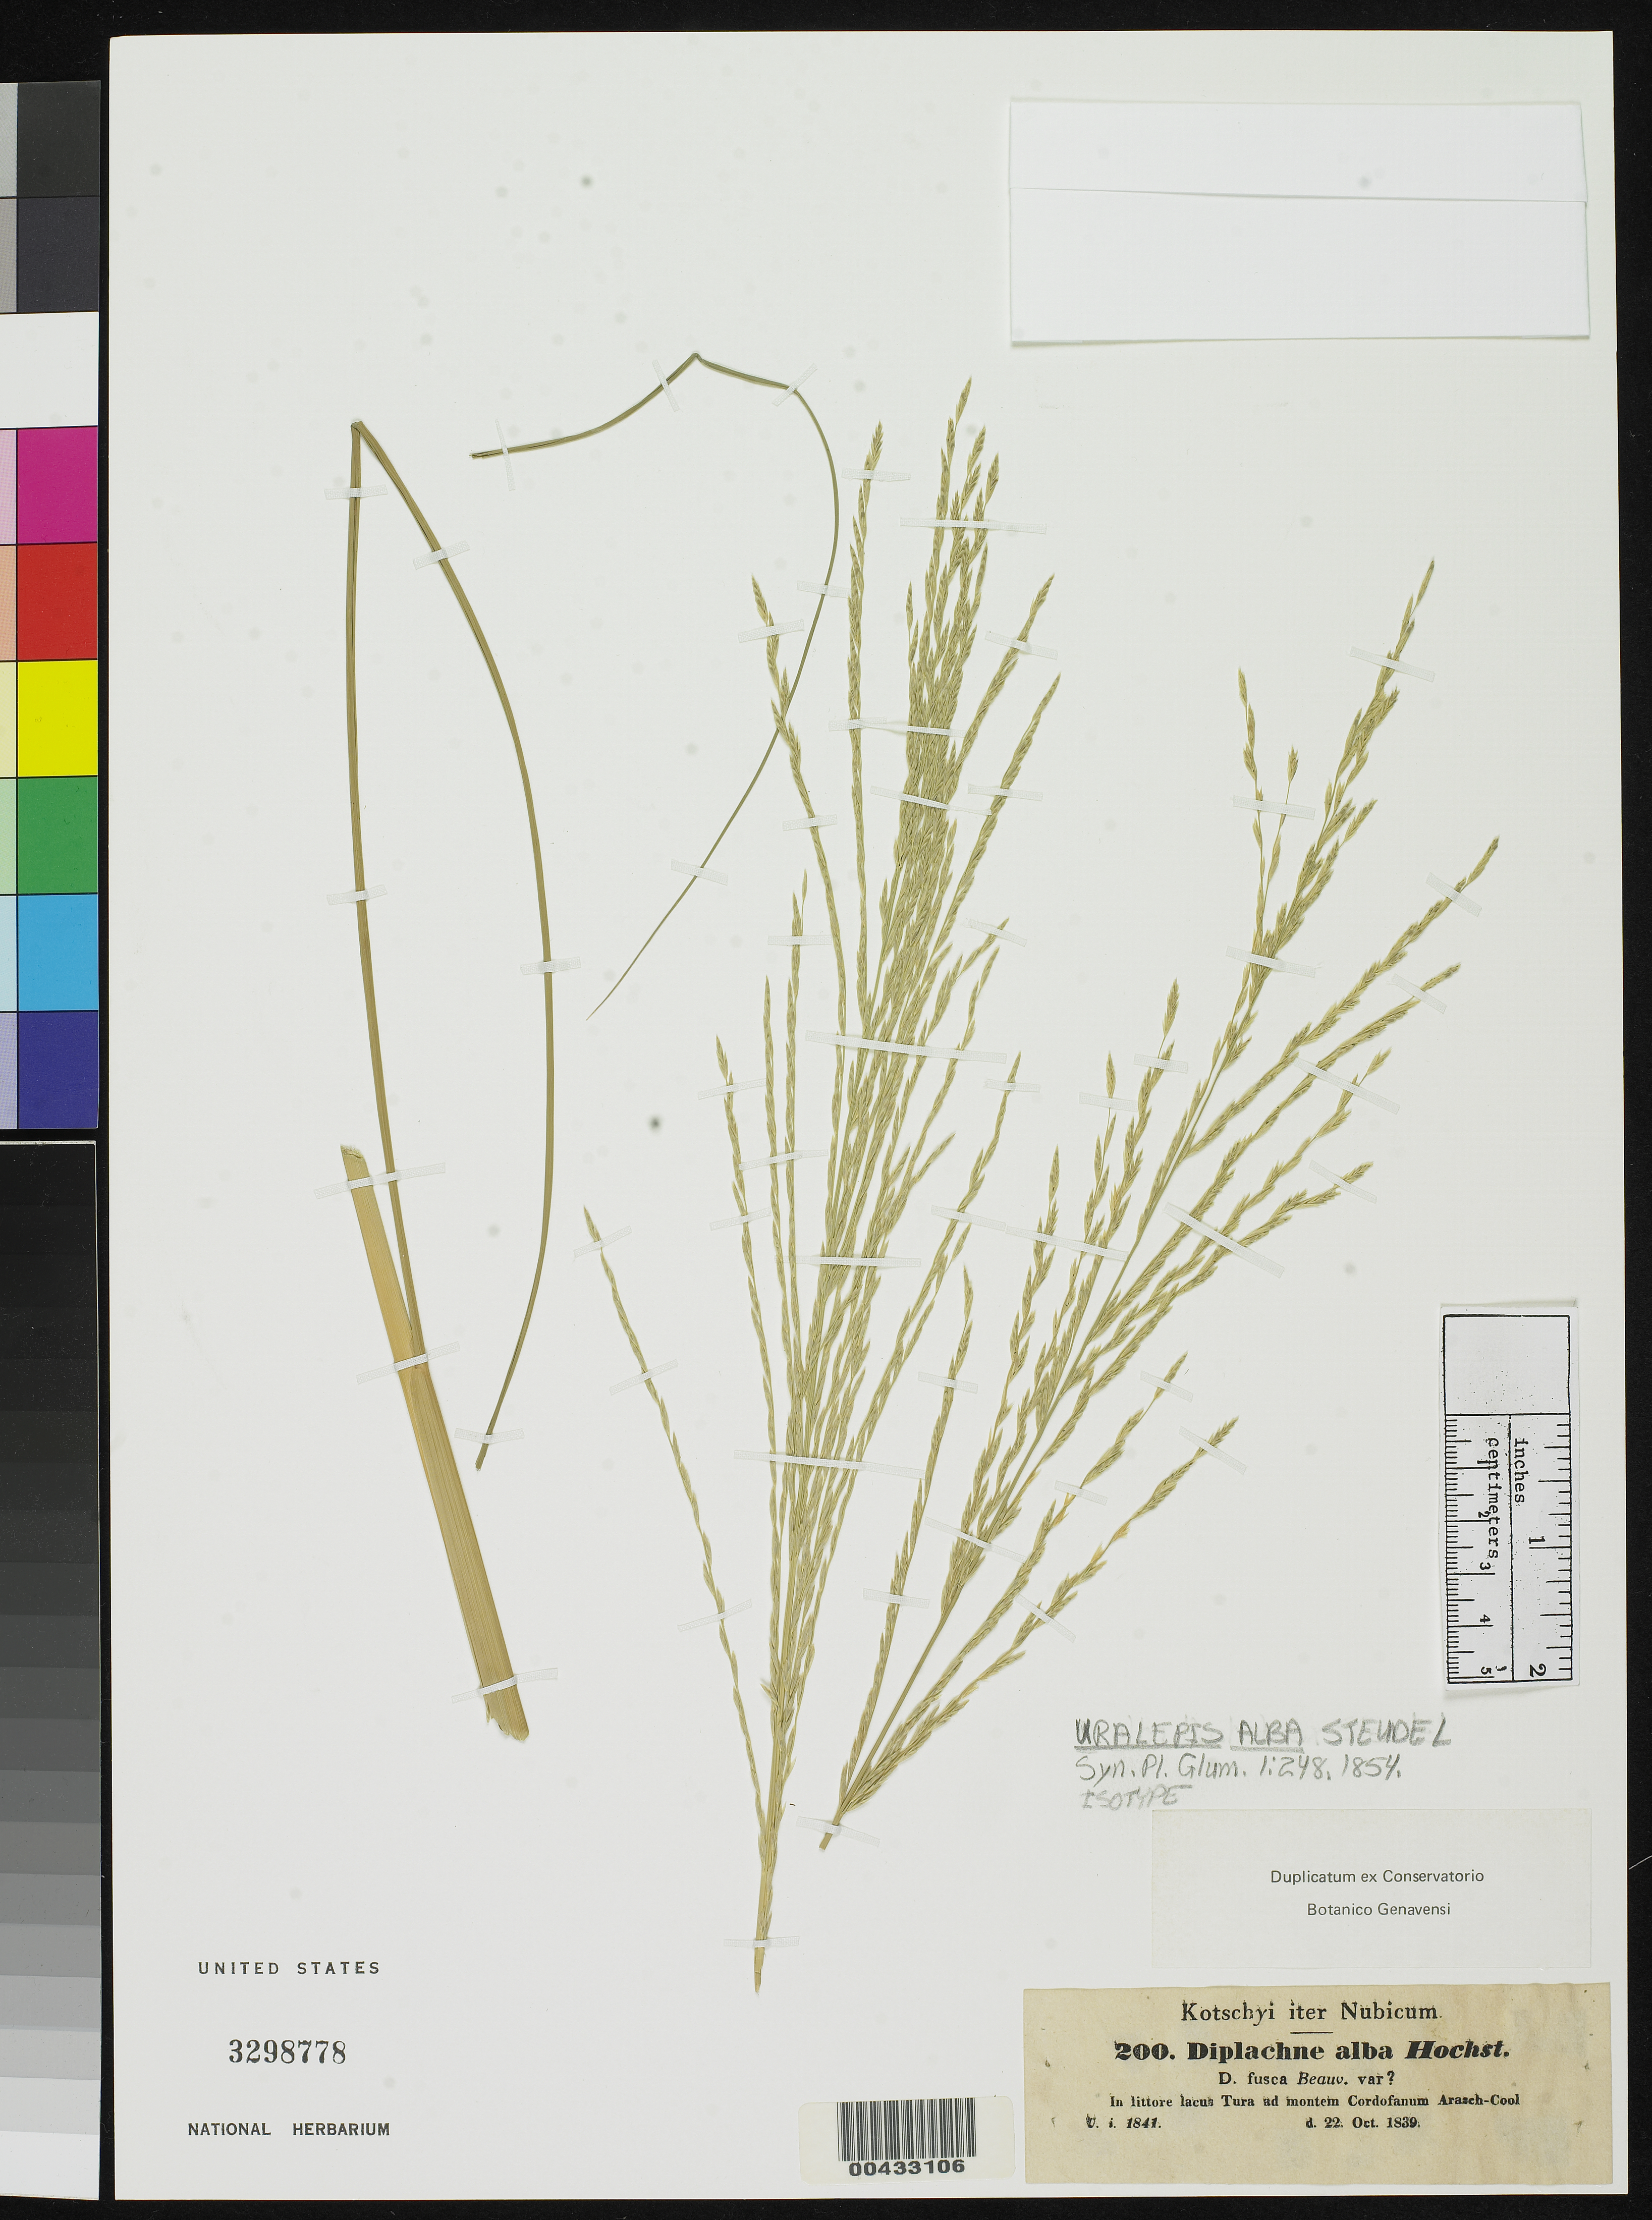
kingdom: Plantae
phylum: Tracheophyta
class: Liliopsida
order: Poales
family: Poaceae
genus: Uralepis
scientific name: Uralepis alba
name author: Steud.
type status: Isotype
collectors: K. G. Kotschy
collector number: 200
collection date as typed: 22 Oct 1839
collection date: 1839-10-22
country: Sudan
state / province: An Nīl al Ābyaḍ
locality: In littore Lacus Tura as montem Cordofanum Arasch-cool. [On shore of Lake Tura As (?), mountains of Kurdofan, Arasch-cool?]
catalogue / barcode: US 3298778